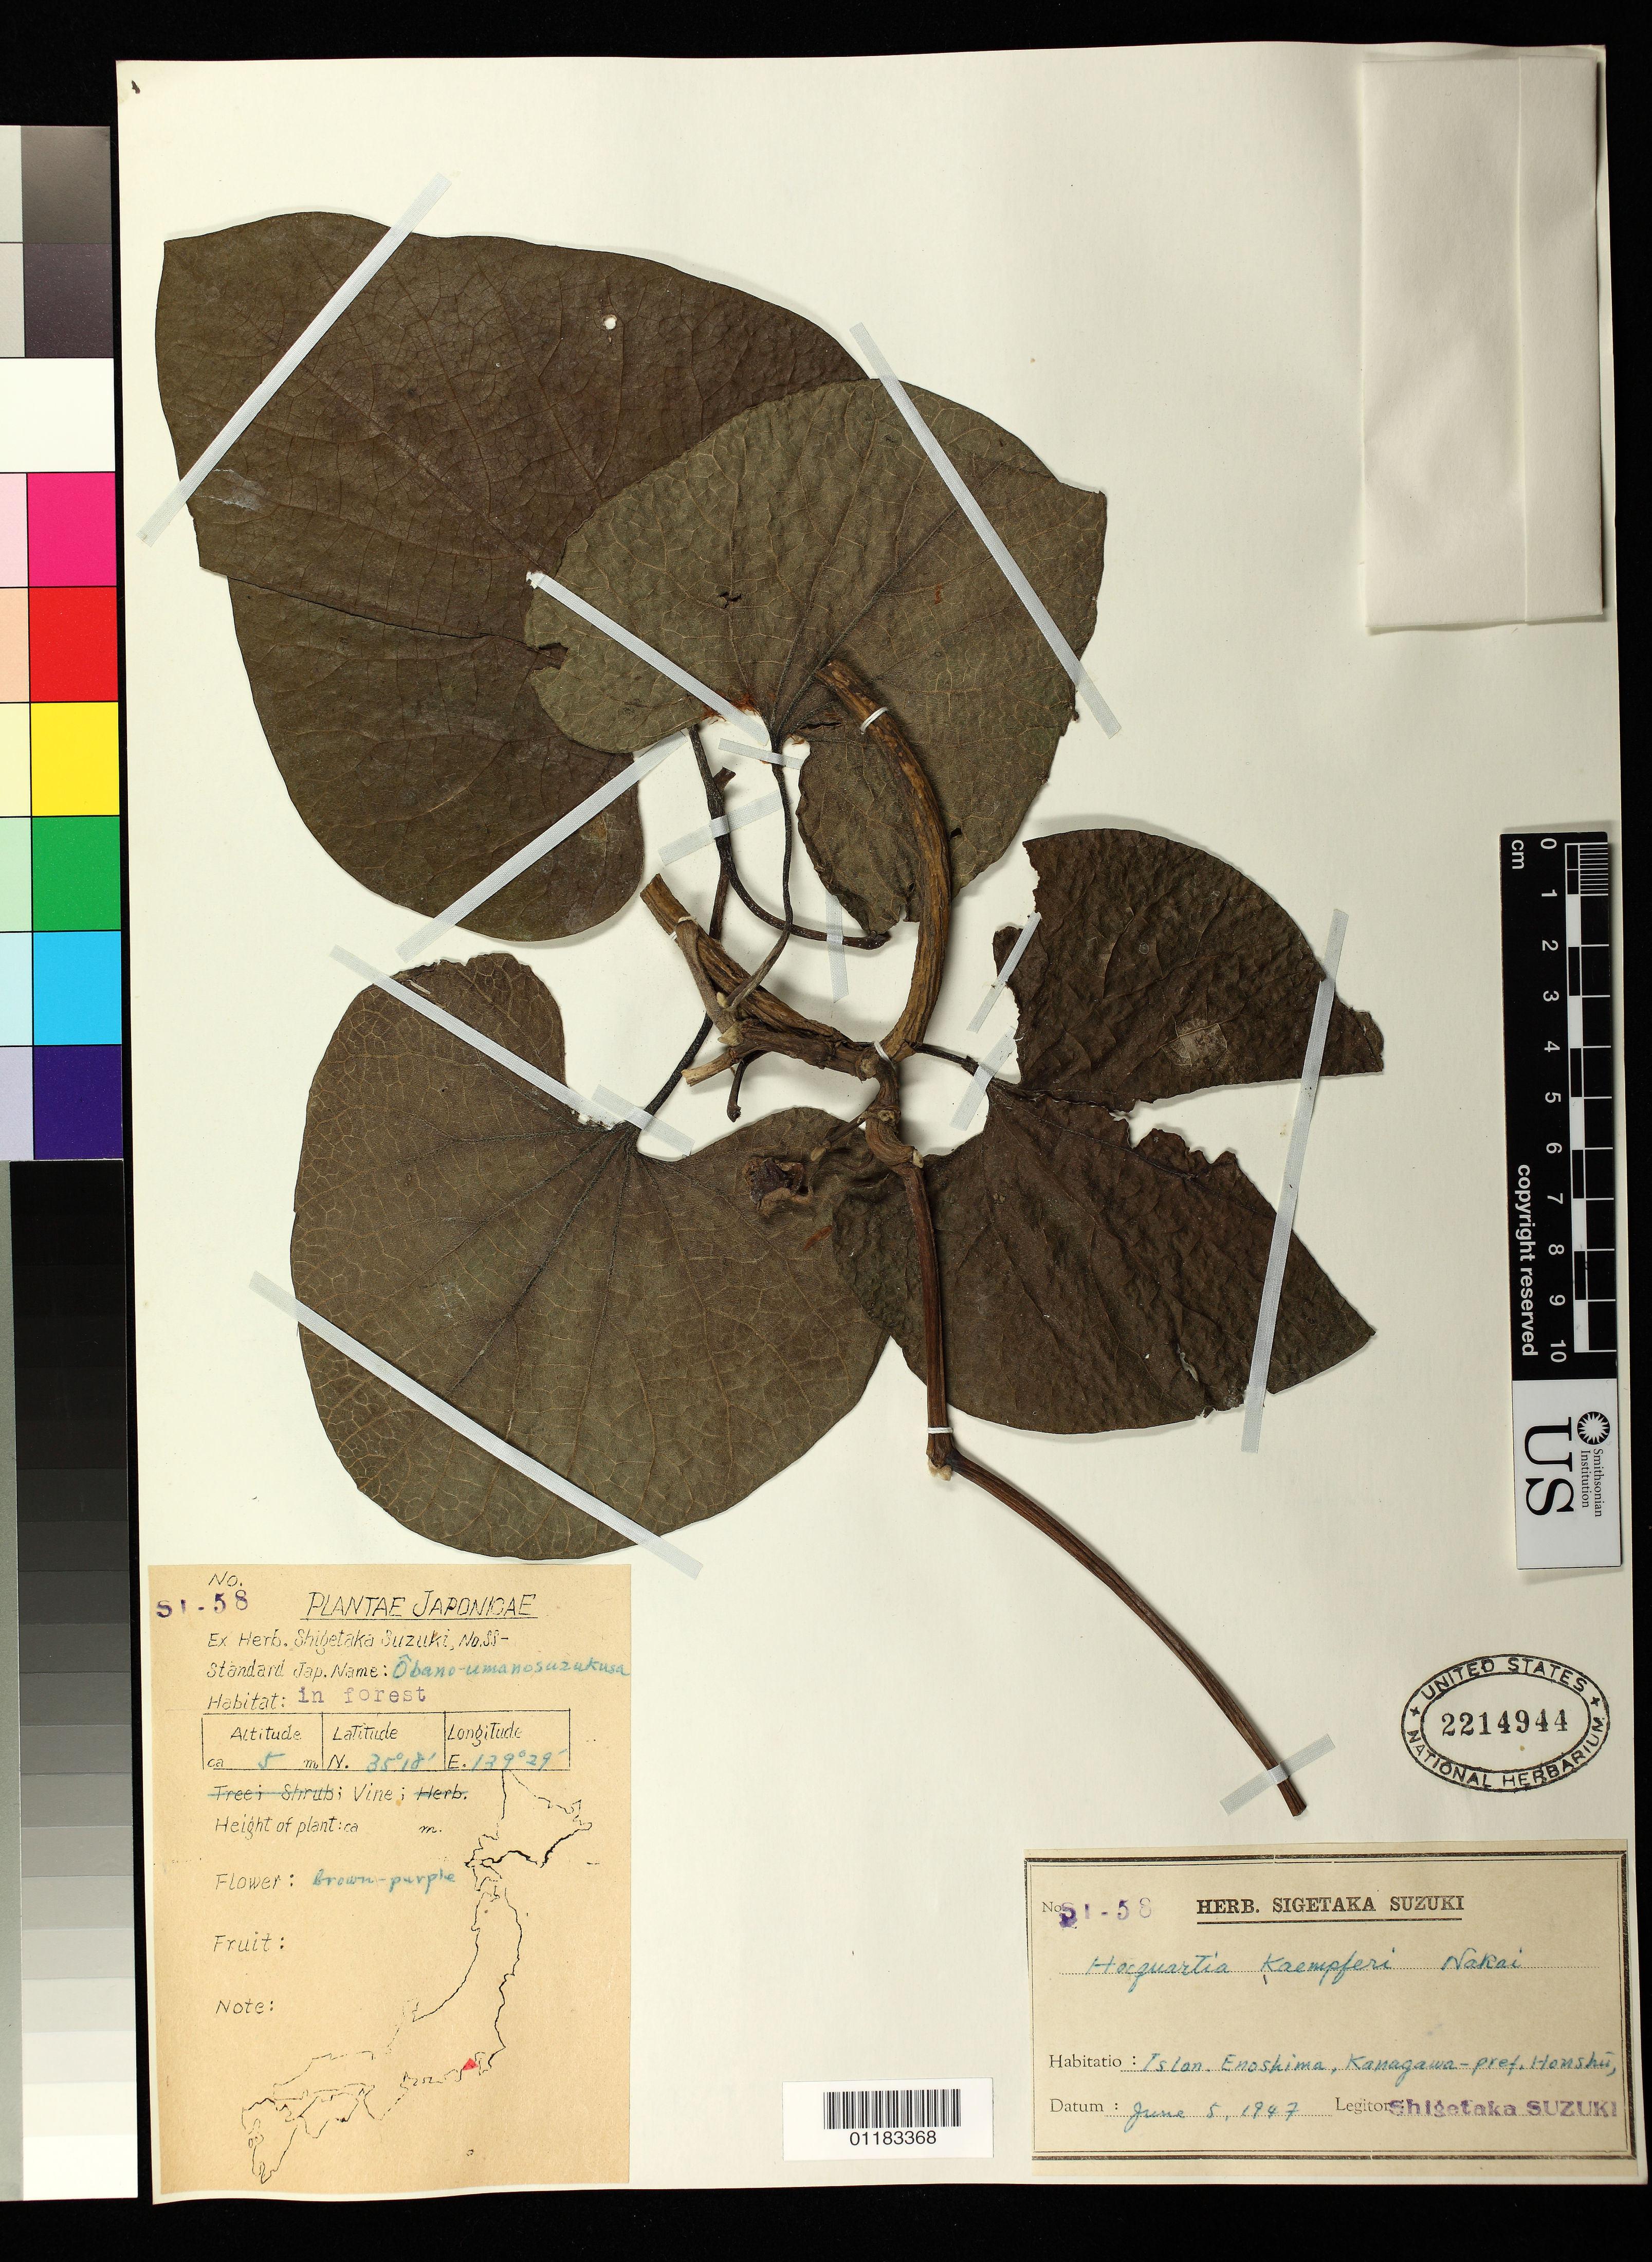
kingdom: Plantae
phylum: Tracheophyta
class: Magnoliopsida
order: Piperales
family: Aristolochiaceae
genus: Aristolochia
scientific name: Aristolochia kaempferi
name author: Willd.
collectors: S. Suzuki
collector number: S1-58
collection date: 1947-06-05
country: Japan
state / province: Kanagawa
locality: Enoshima, Honshu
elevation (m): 5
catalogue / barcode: US 2214944